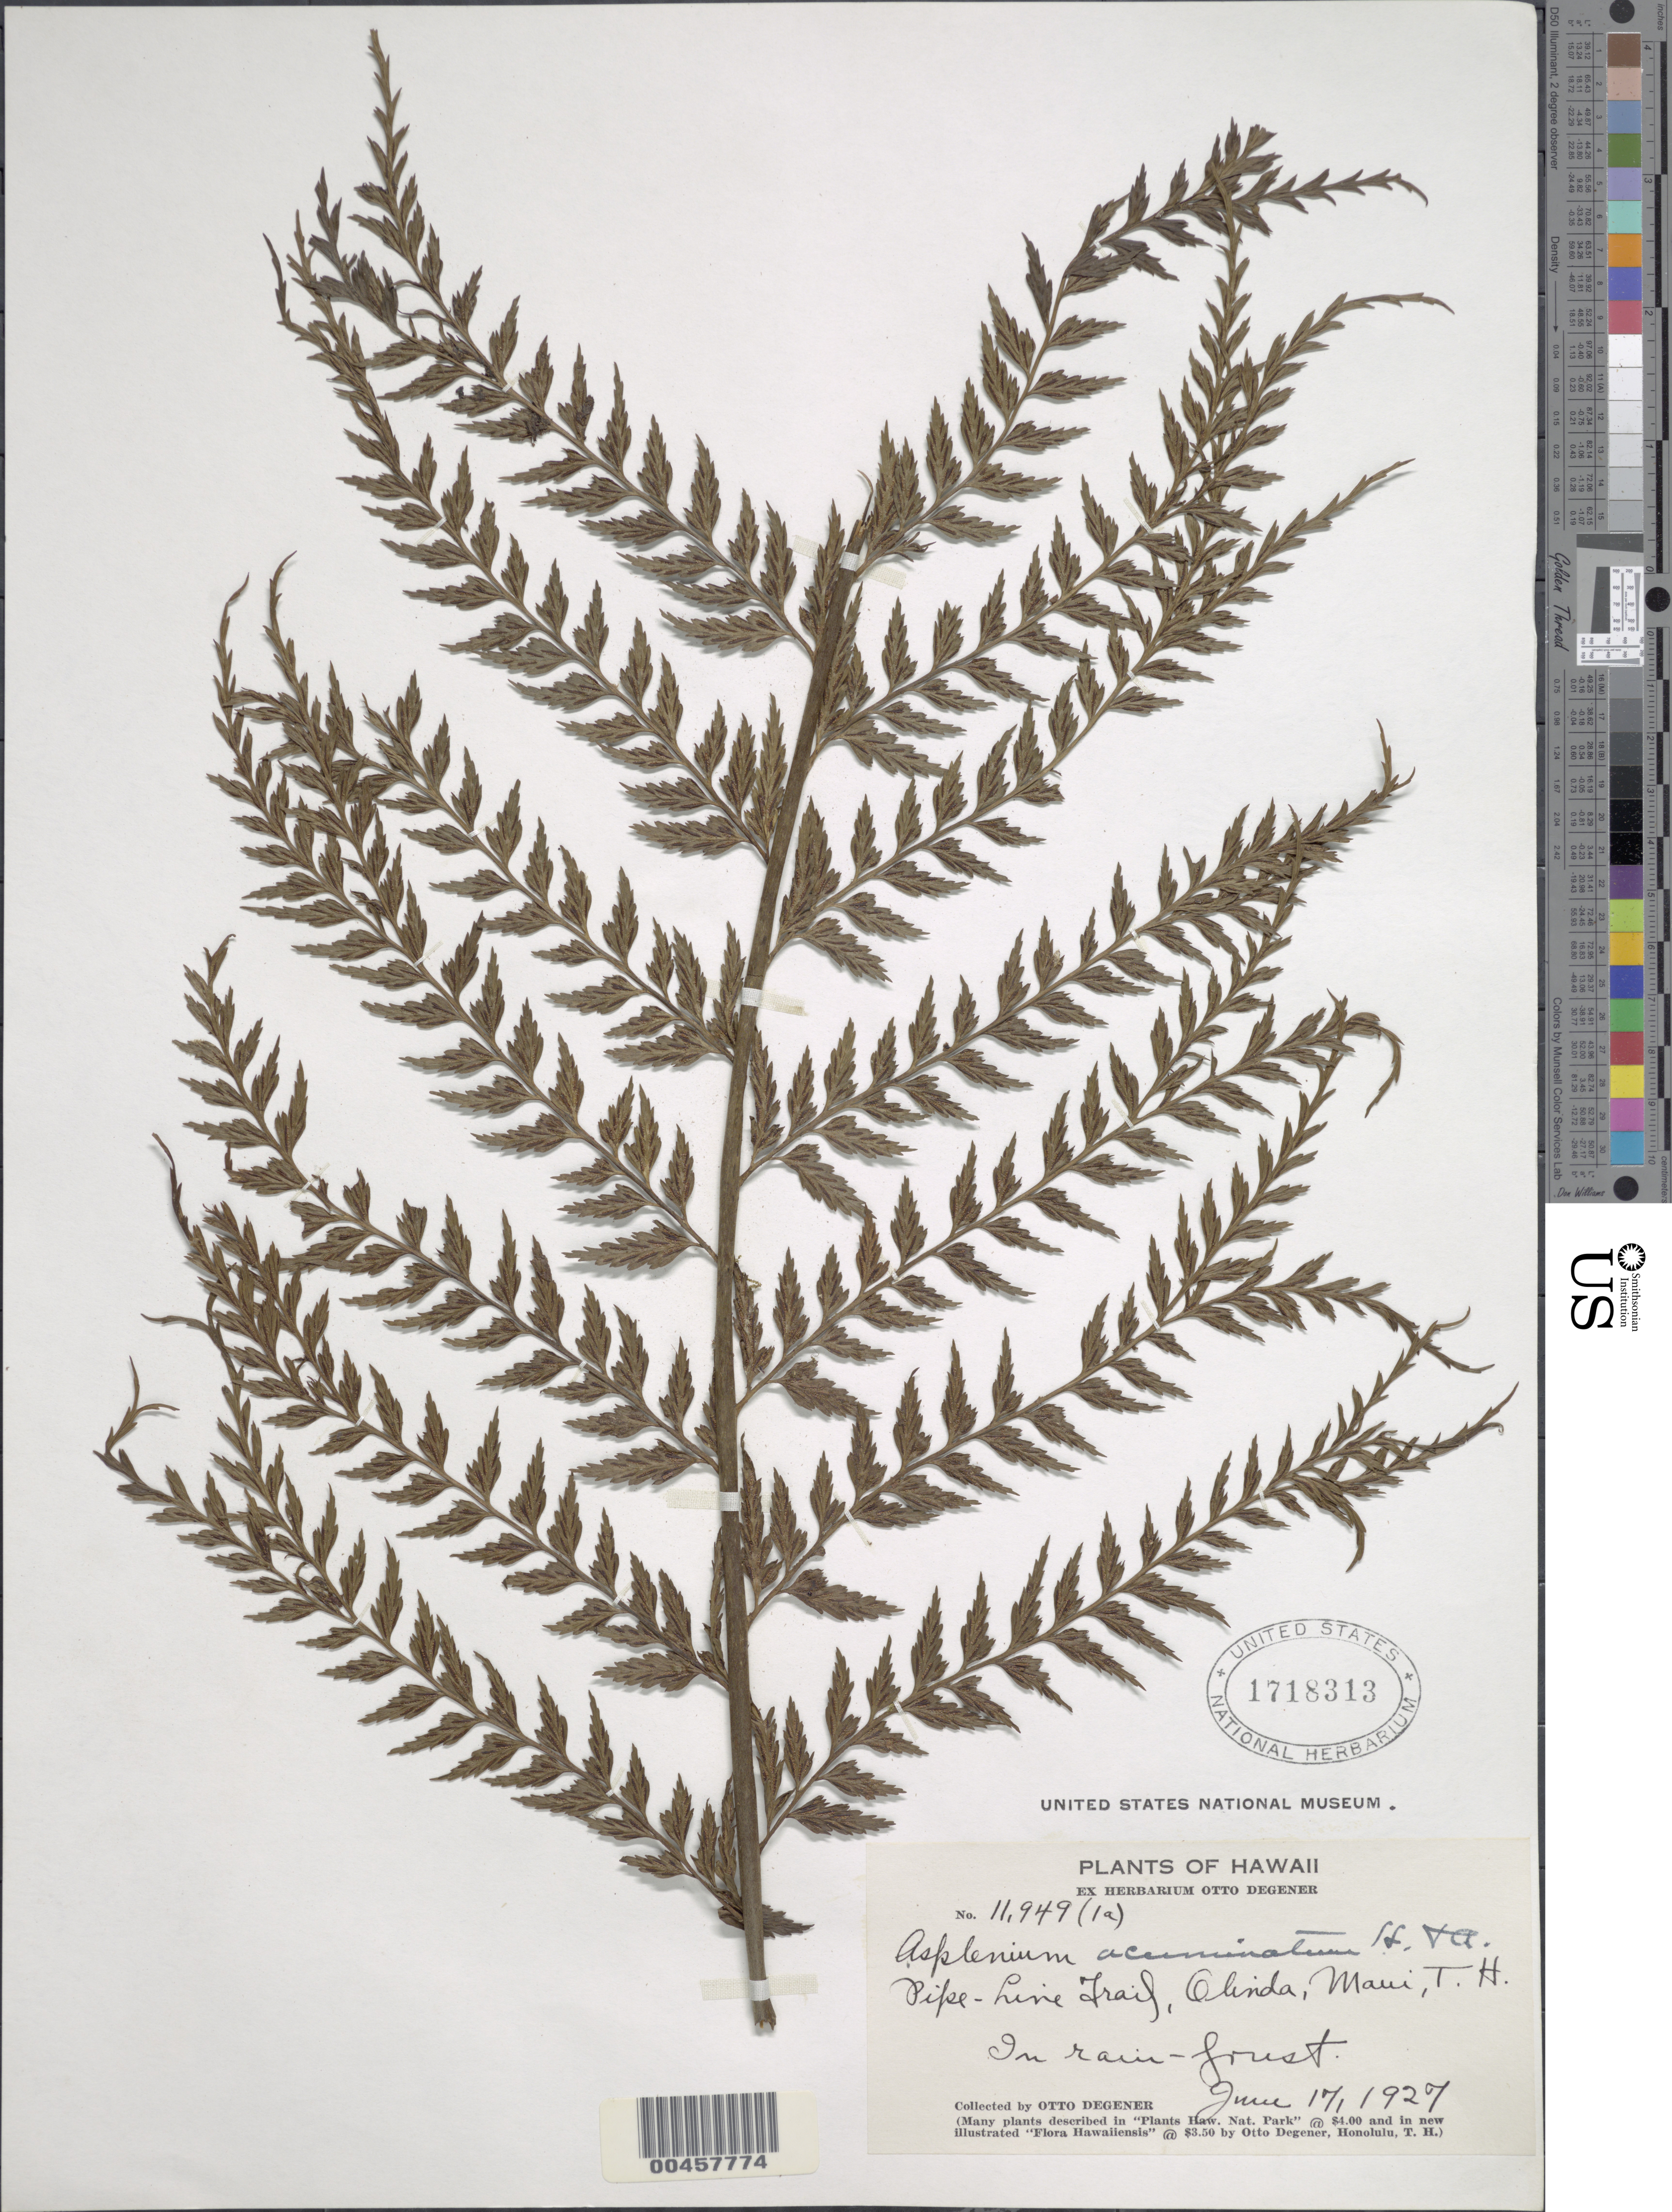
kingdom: Plantae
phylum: Tracheophyta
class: Polypodiopsida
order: Polypodiales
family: Aspleniaceae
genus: Asplenium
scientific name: Asplenium acuminatum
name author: Hook. & Arn.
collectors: O. Degener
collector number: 11949 (1a)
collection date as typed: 17 Jun 1927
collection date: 1927-06-17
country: United States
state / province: Hawaii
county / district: Maui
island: Maui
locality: Pipe-Line Trail, Olinda, Maui, T.H.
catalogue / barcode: US 1718313